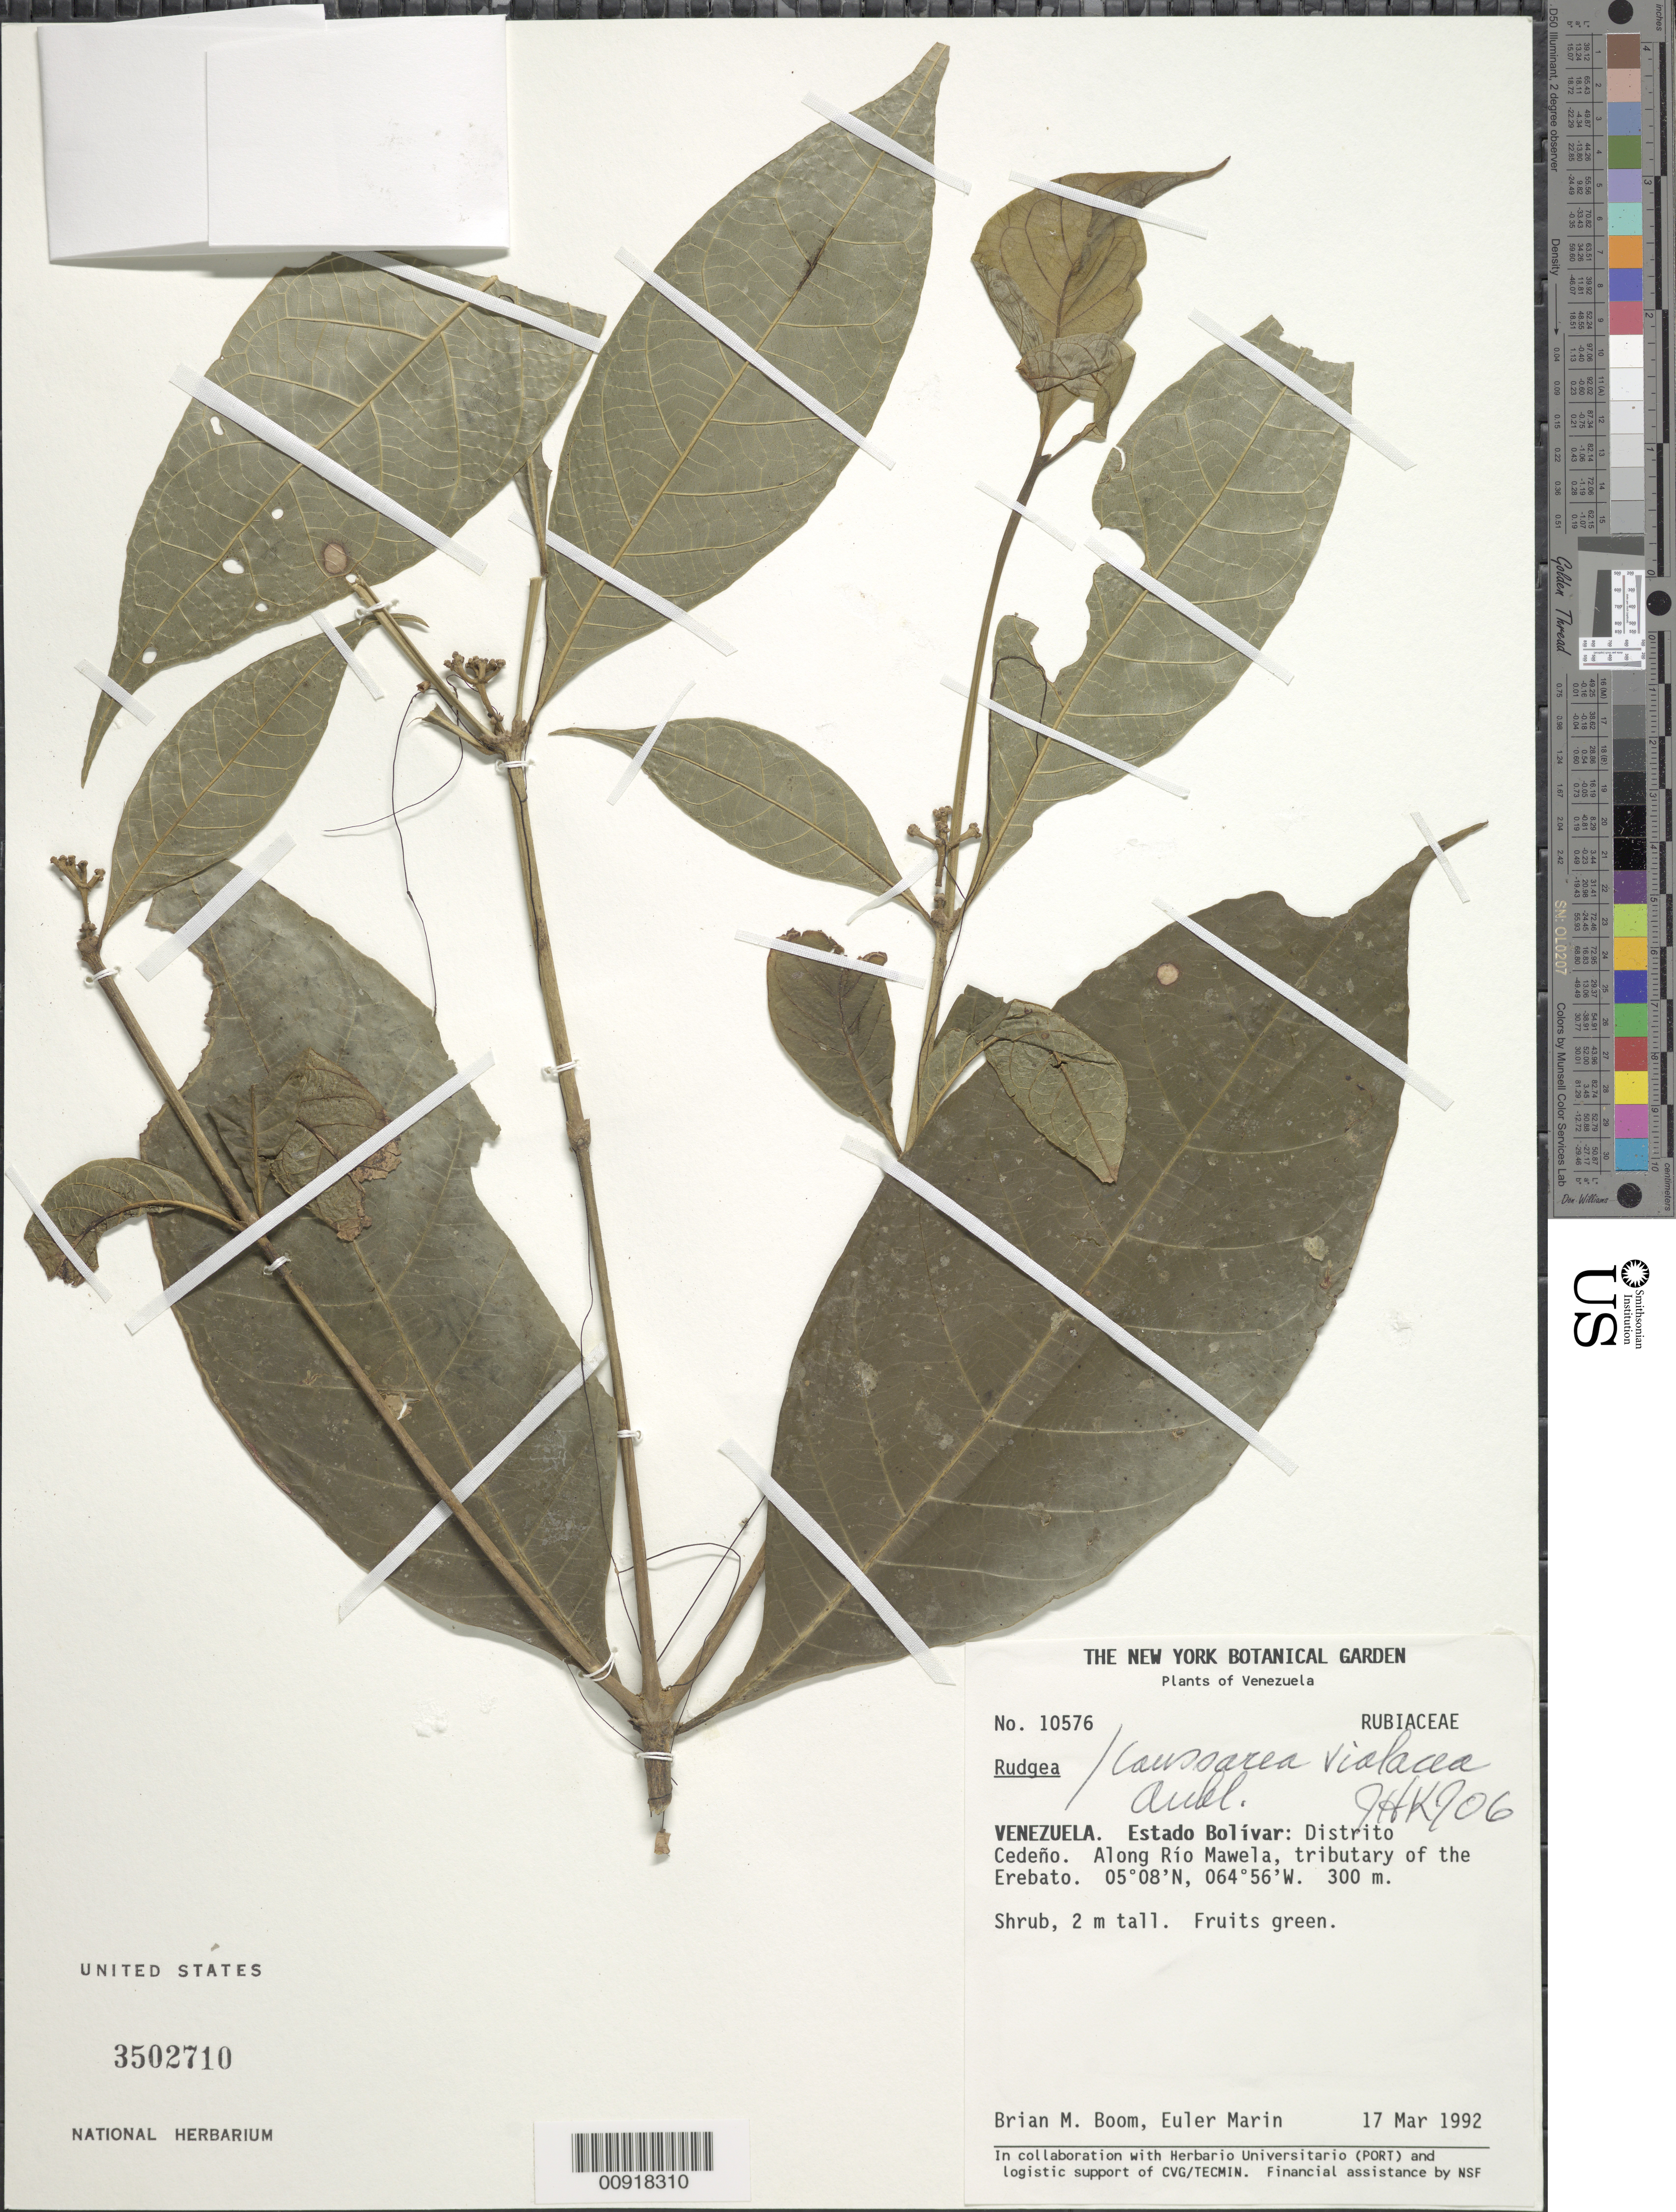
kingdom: Plantae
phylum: Tracheophyta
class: Magnoliopsida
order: Gentianales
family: Rubiaceae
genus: Coussarea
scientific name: Coussarea violacea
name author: Aubl.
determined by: Kirkbride, J. H.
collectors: B. M. Boom & E. Marin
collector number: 10576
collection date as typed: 17-Mar-92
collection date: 1992-03-17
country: Venezuela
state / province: Bolívar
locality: Río Mawela, tributary of the Río Erebato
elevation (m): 300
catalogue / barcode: US 3502710